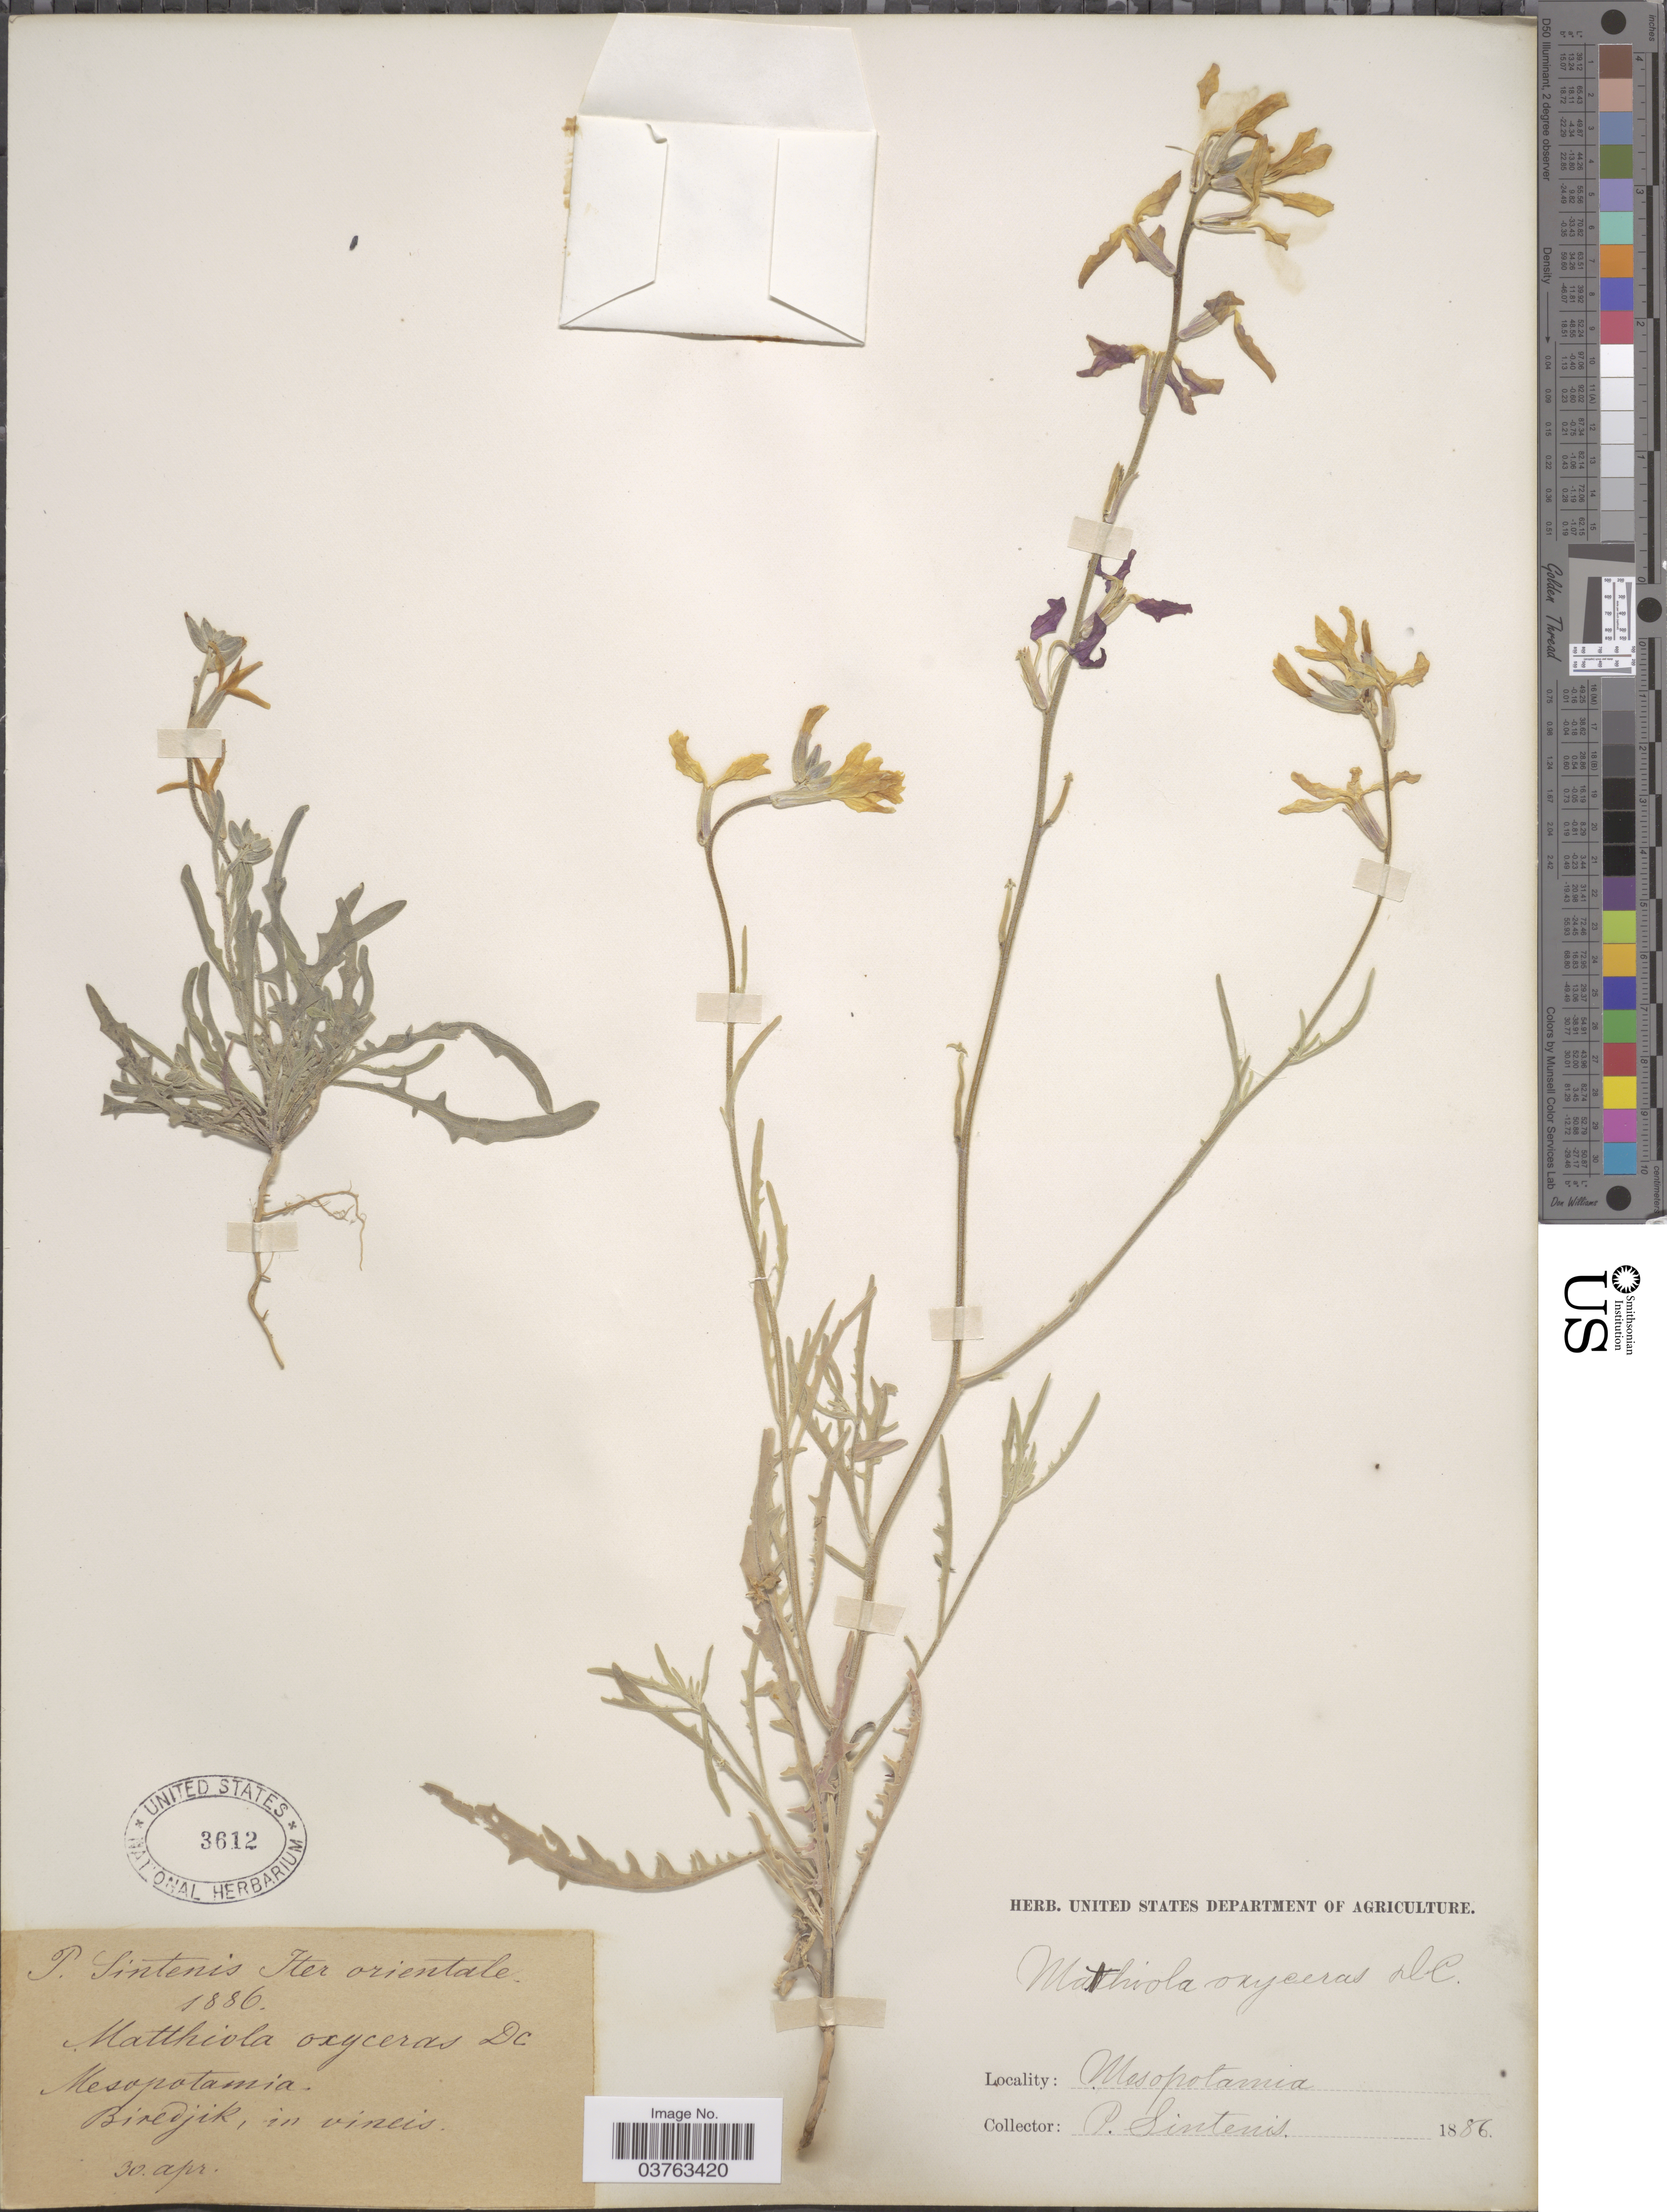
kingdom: Plantae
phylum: Tracheophyta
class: Magnoliopsida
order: Brassicales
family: Brassicaceae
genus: Matthiola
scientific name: Matthiola oxyceras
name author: DC.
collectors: P. Sintenis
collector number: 559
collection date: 1888-04-30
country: Turkey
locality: Iter orientale. Mesopotamia. Biredjik, in vineis.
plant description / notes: This collection is part of Paul Sintenis' “Iter Orientale 1888” trip, and the collector number is 559.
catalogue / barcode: US 3612